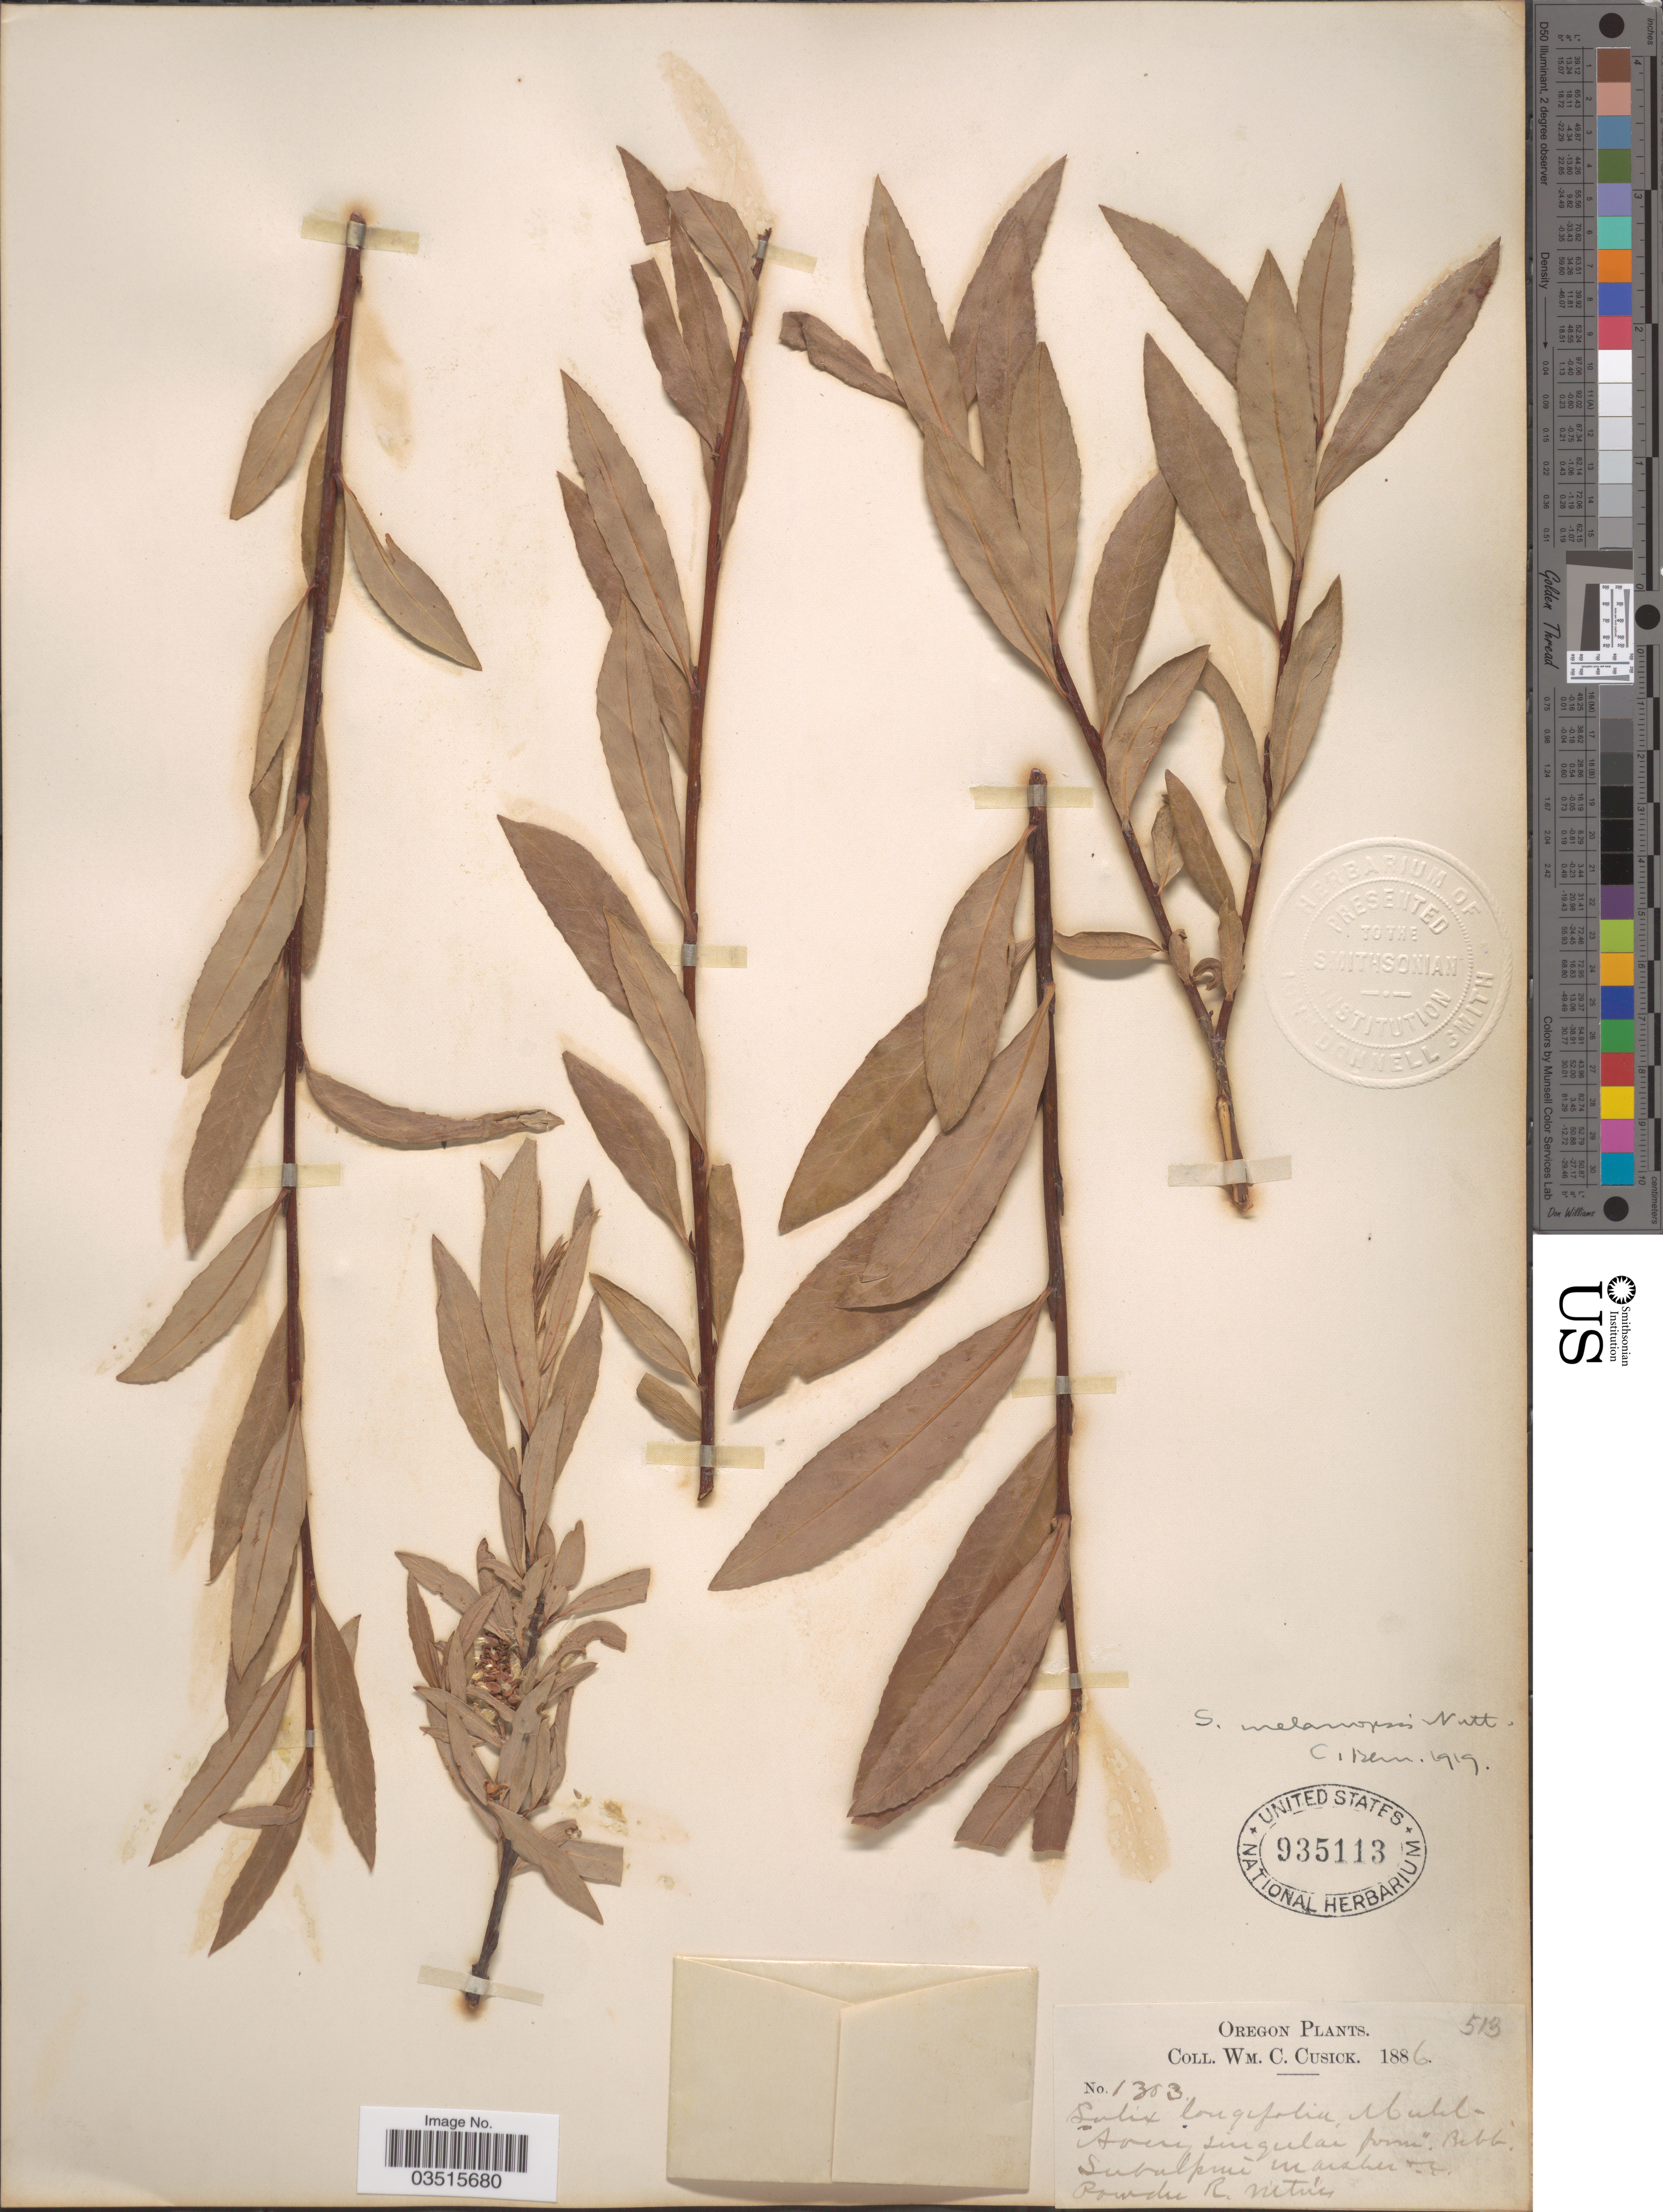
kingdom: Plantae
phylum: Tracheophyta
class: Magnoliopsida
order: Malpighiales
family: Salicaceae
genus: Salix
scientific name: Salix melanopsis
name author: Nutt.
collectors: W. C. Cusick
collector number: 1303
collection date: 1886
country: United States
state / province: Oregon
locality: Powder R. Mtn's.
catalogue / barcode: US 935113